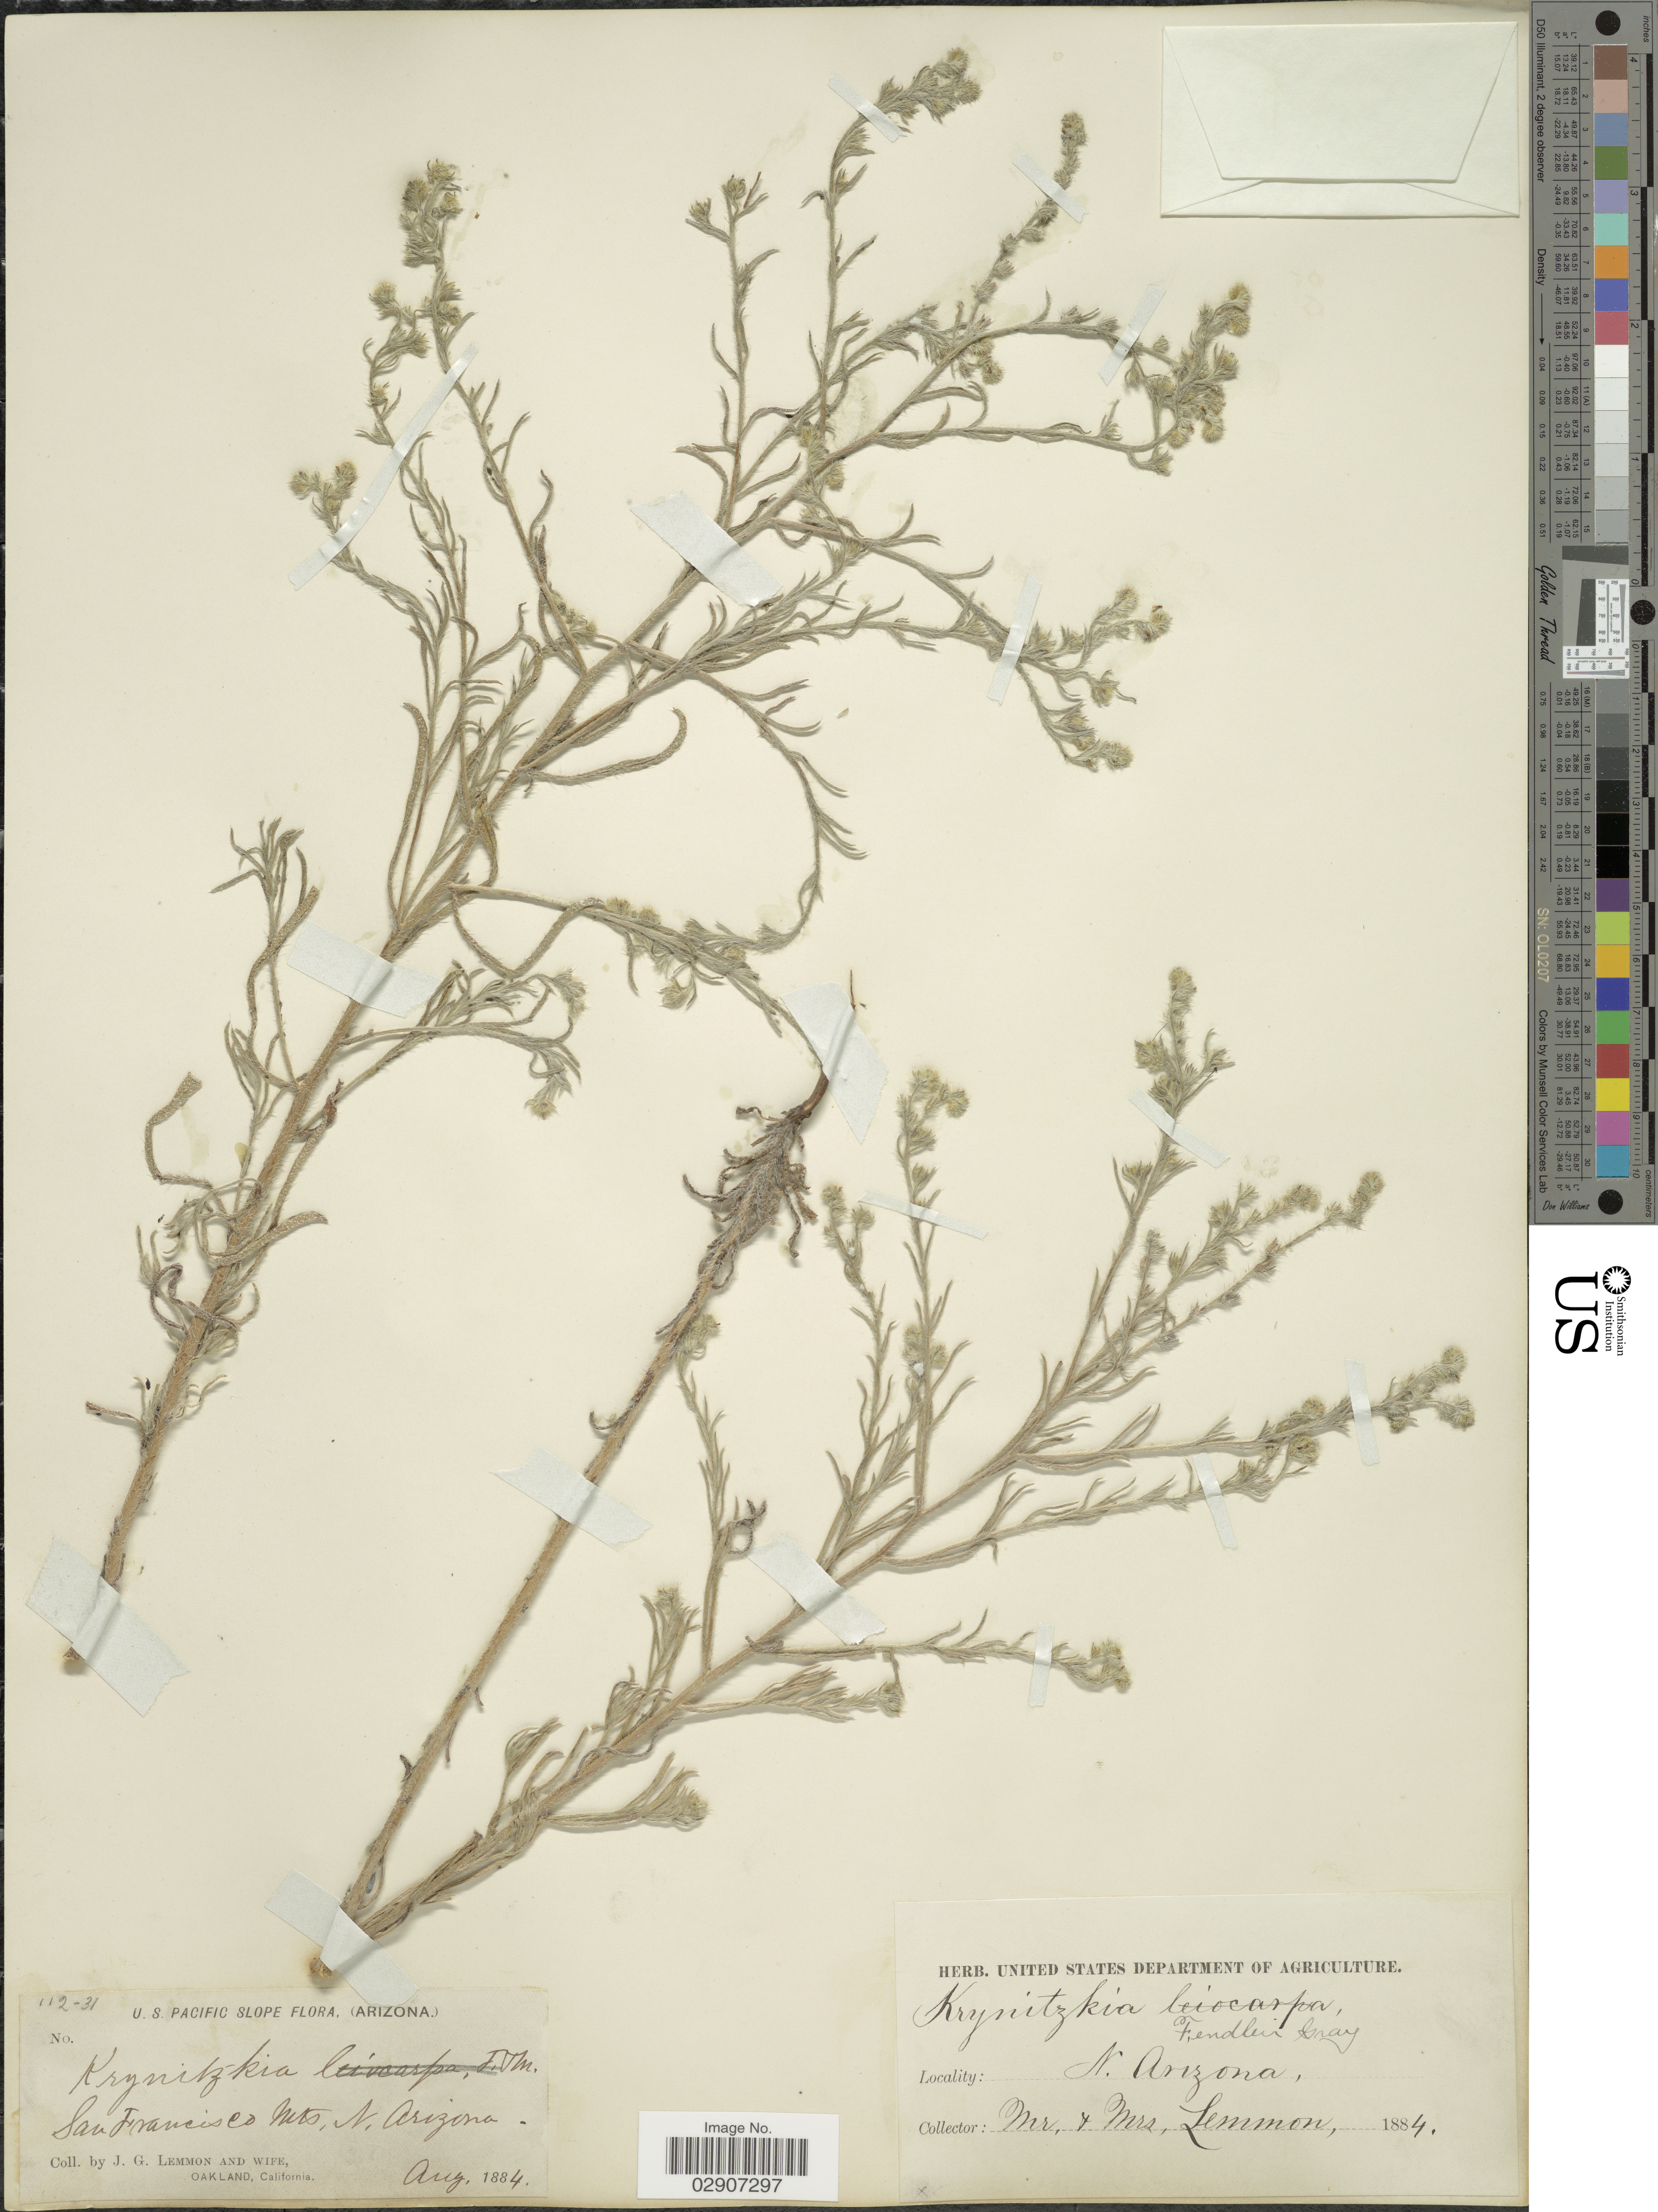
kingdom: Plantae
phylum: Tracheophyta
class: Magnoliopsida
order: Boraginales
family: Boraginaceae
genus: Cryptantha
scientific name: Cryptantha fendleri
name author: (A. Gray) Greene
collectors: J. Lemmon & Mrs. J. G. Lemmon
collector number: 112-31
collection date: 1884-08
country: United States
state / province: Arizona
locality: U.S. Pacific Slope, San Francisco Mts. N. Arizona.